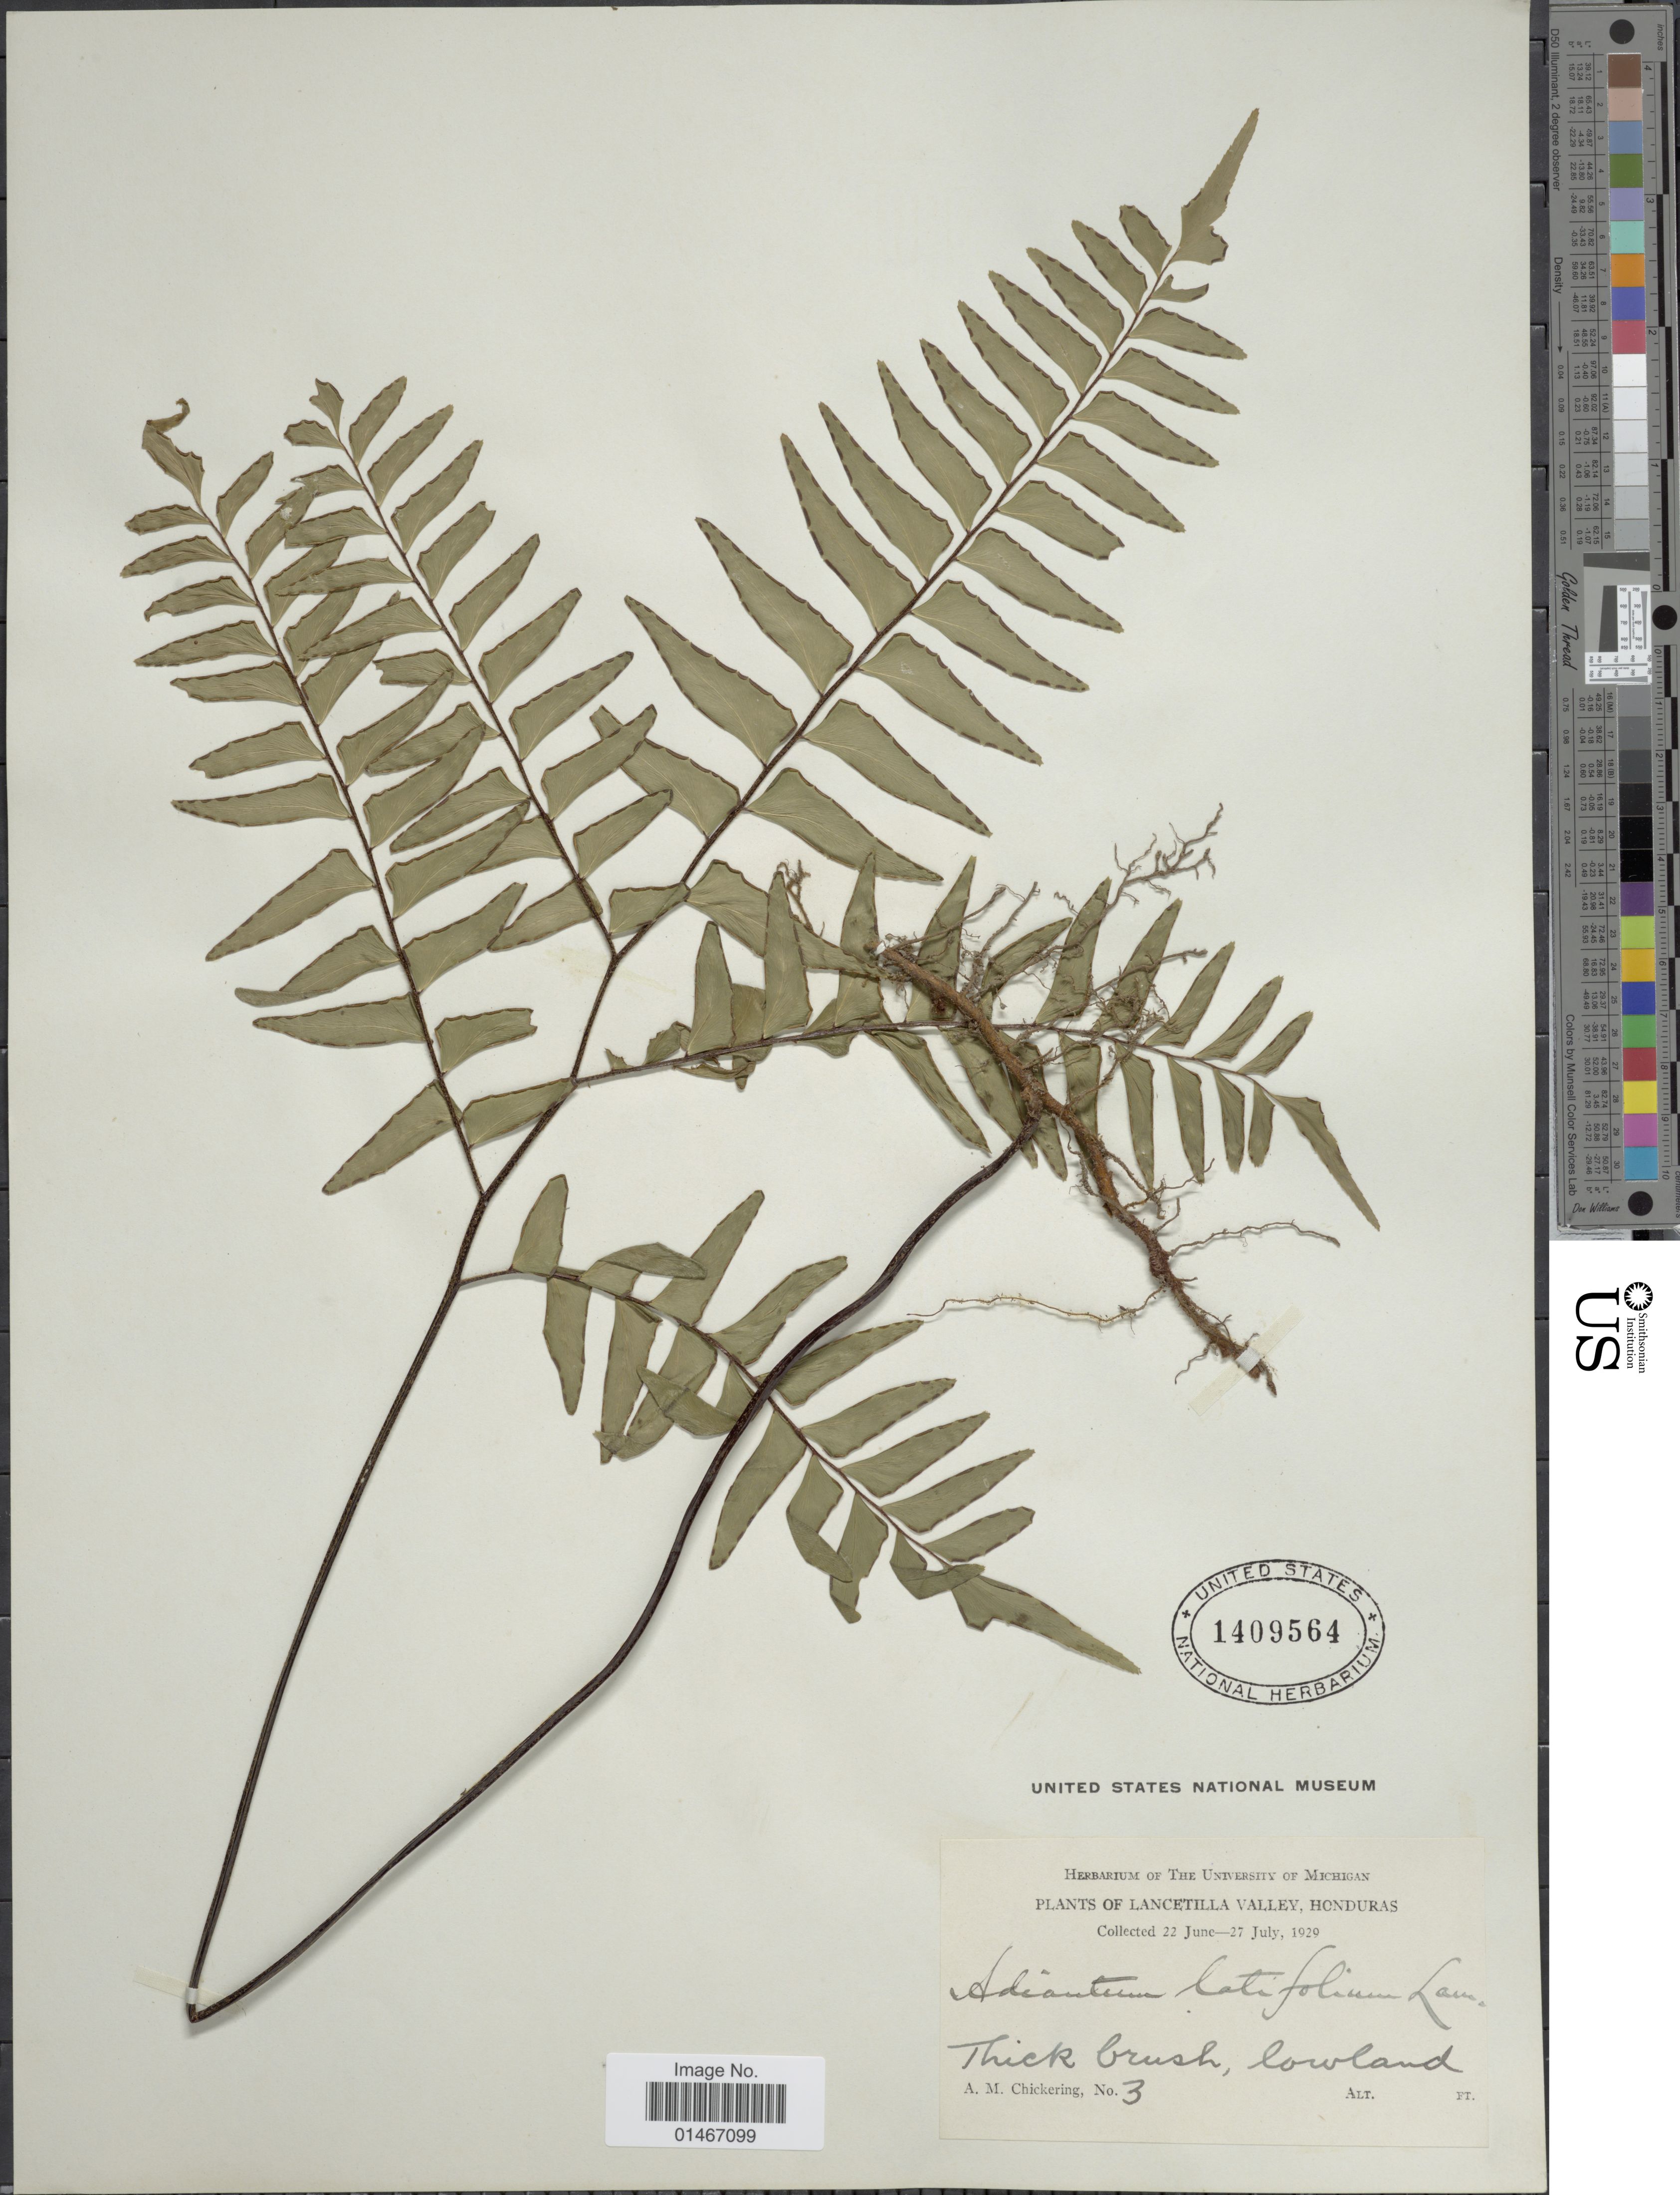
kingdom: Plantae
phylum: Tracheophyta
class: Polypodiopsida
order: Polypodiales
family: Pteridaceae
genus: Adiantum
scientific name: Adiantum latifolium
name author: Lam.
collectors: A. Chickering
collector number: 3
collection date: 1929-06-22/1929-06-27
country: Honduras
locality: Lancetilla Valley.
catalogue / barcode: US 1409564